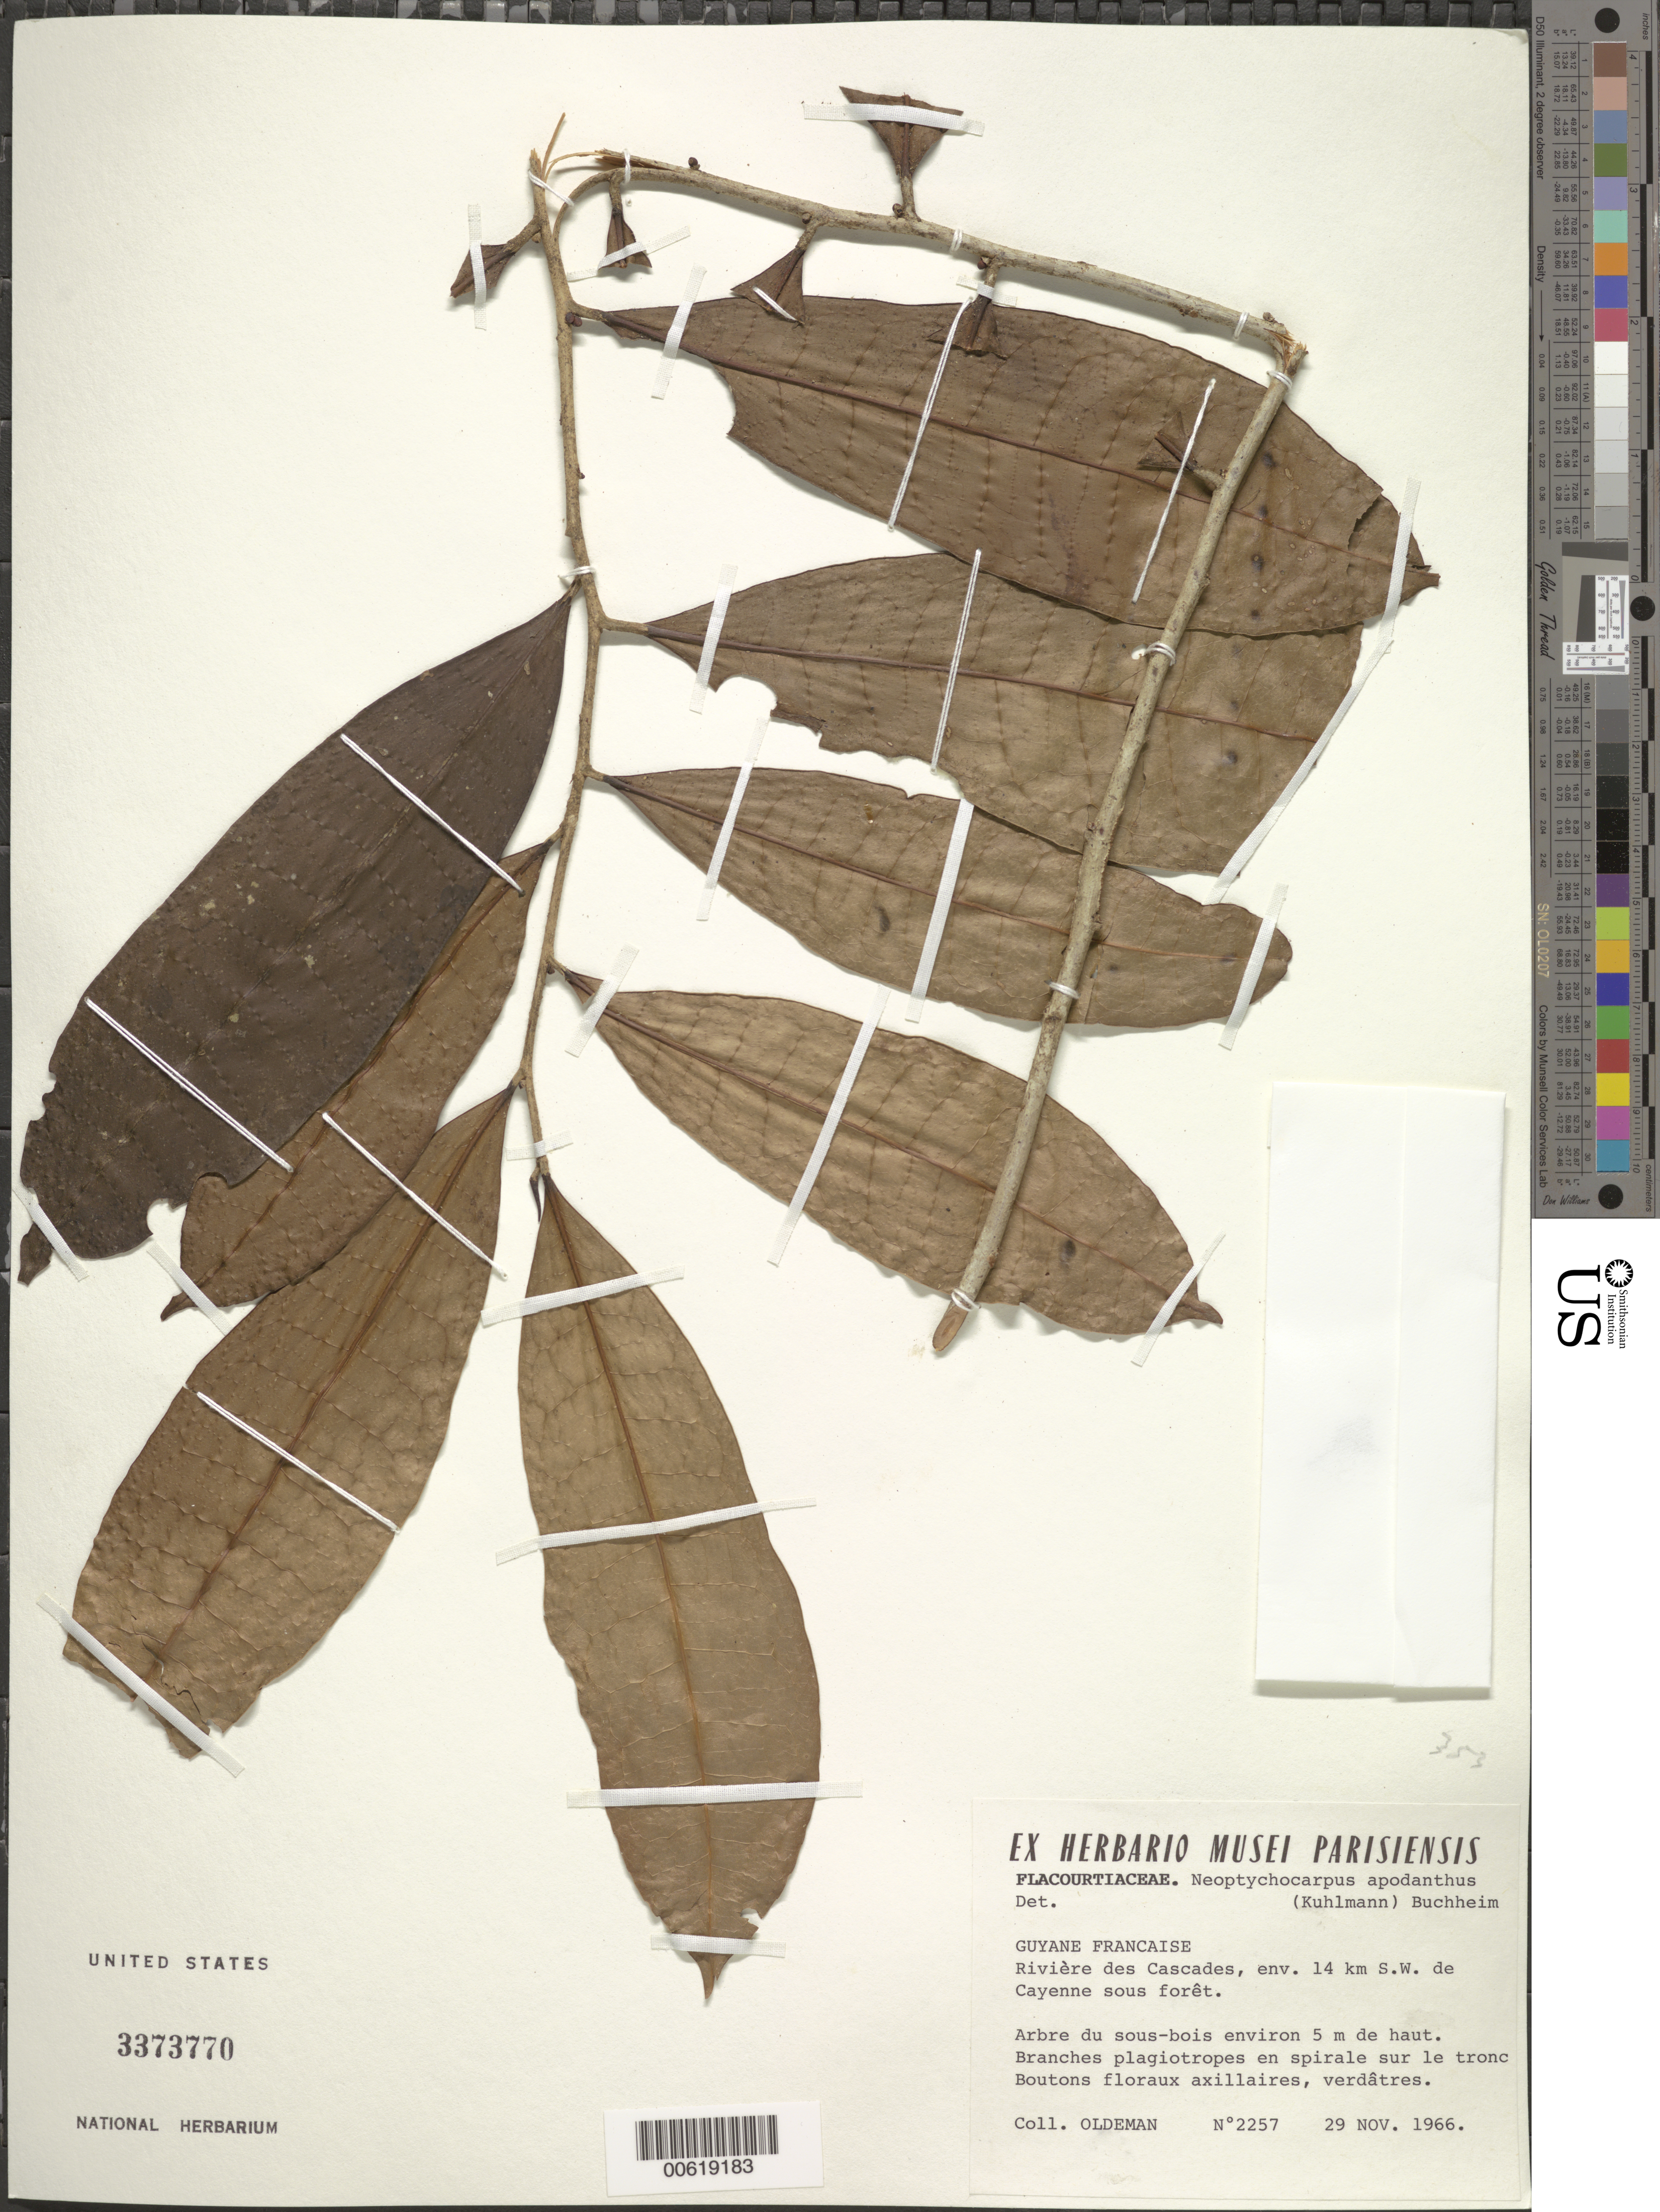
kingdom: Plantae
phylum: Tracheophyta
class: Magnoliopsida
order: Malpighiales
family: Salicaceae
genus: Casearia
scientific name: Casearia apodantha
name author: (Kuhlm.) Mestier et al.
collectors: R. Oldeman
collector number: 2257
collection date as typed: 29-Nov-66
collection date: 1966-11-29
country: French Guiana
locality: Rivière des Cascades, env. 14 km SW de Cayenne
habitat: Sous forêt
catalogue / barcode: US 3373770